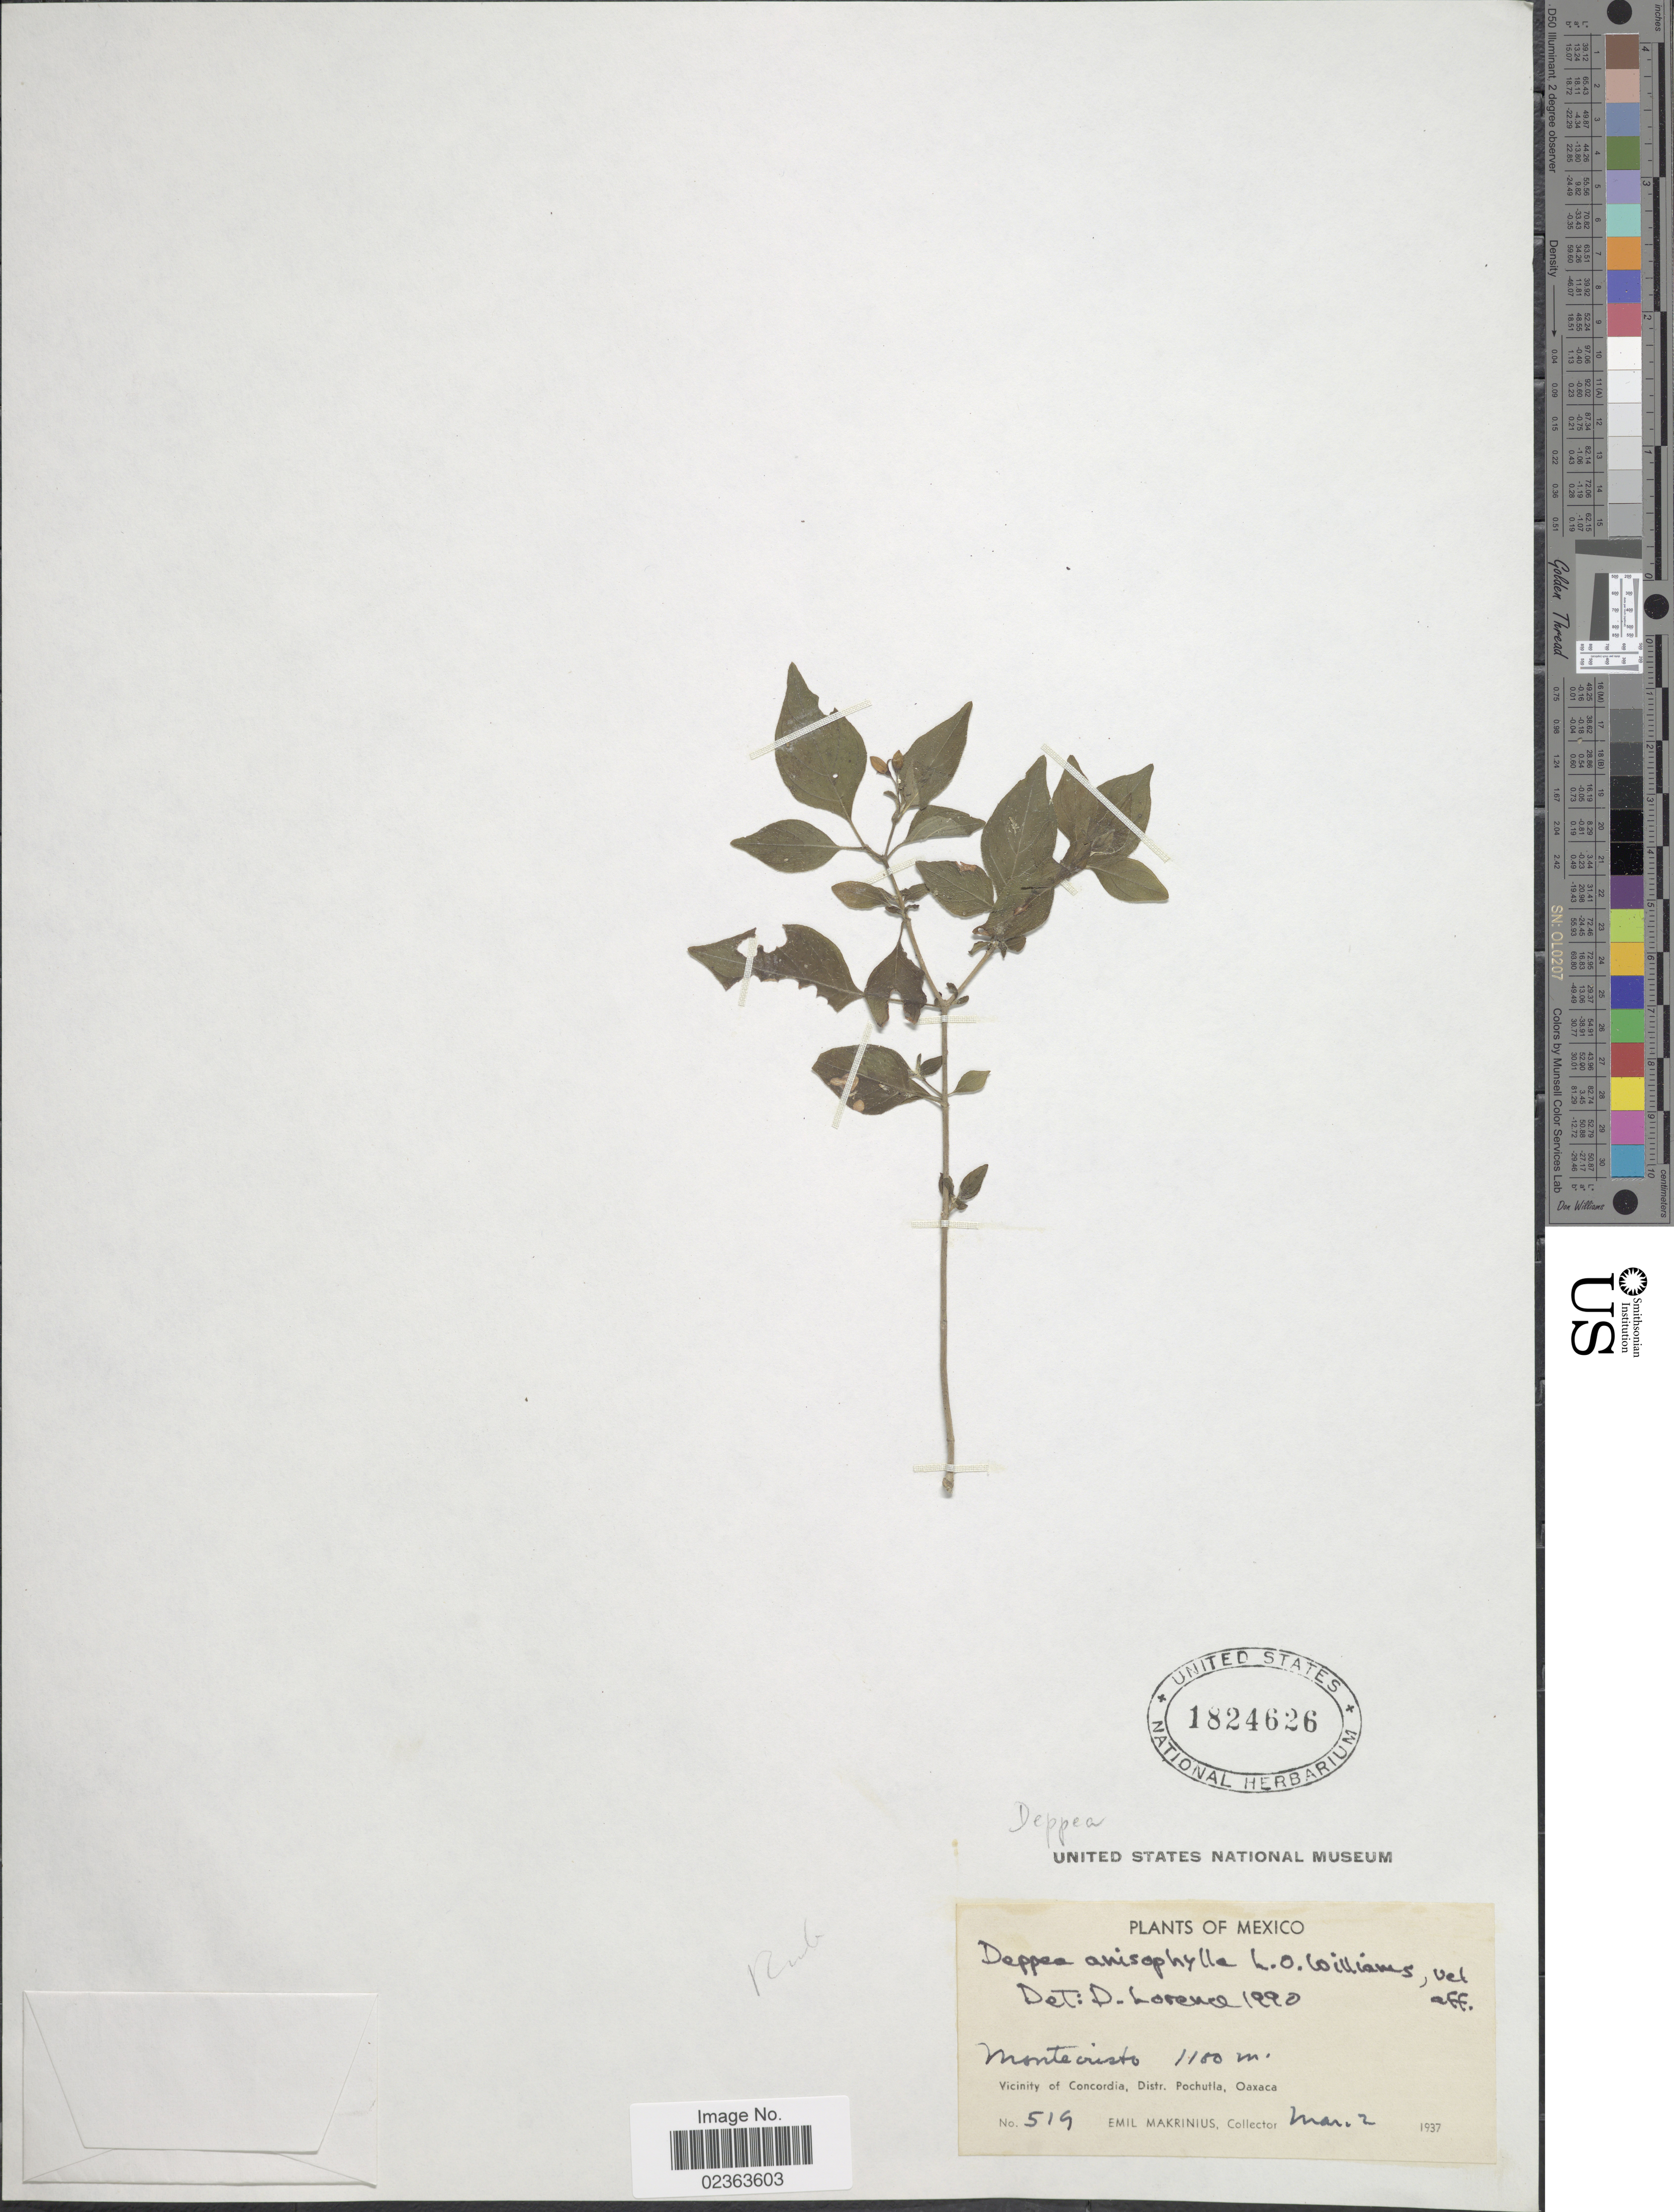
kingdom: Plantae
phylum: Tracheophyta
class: Magnoliopsida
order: Gentianales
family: Rubiaceae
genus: Deppea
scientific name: Deppea anisophylla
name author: L.O. Williams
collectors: E. Makrinius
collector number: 519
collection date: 1937-03-02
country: Mexico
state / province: Oaxaca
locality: Montecristo, Vicinity of Concordia, Distr. Pochutla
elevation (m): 1100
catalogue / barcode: US 1824626